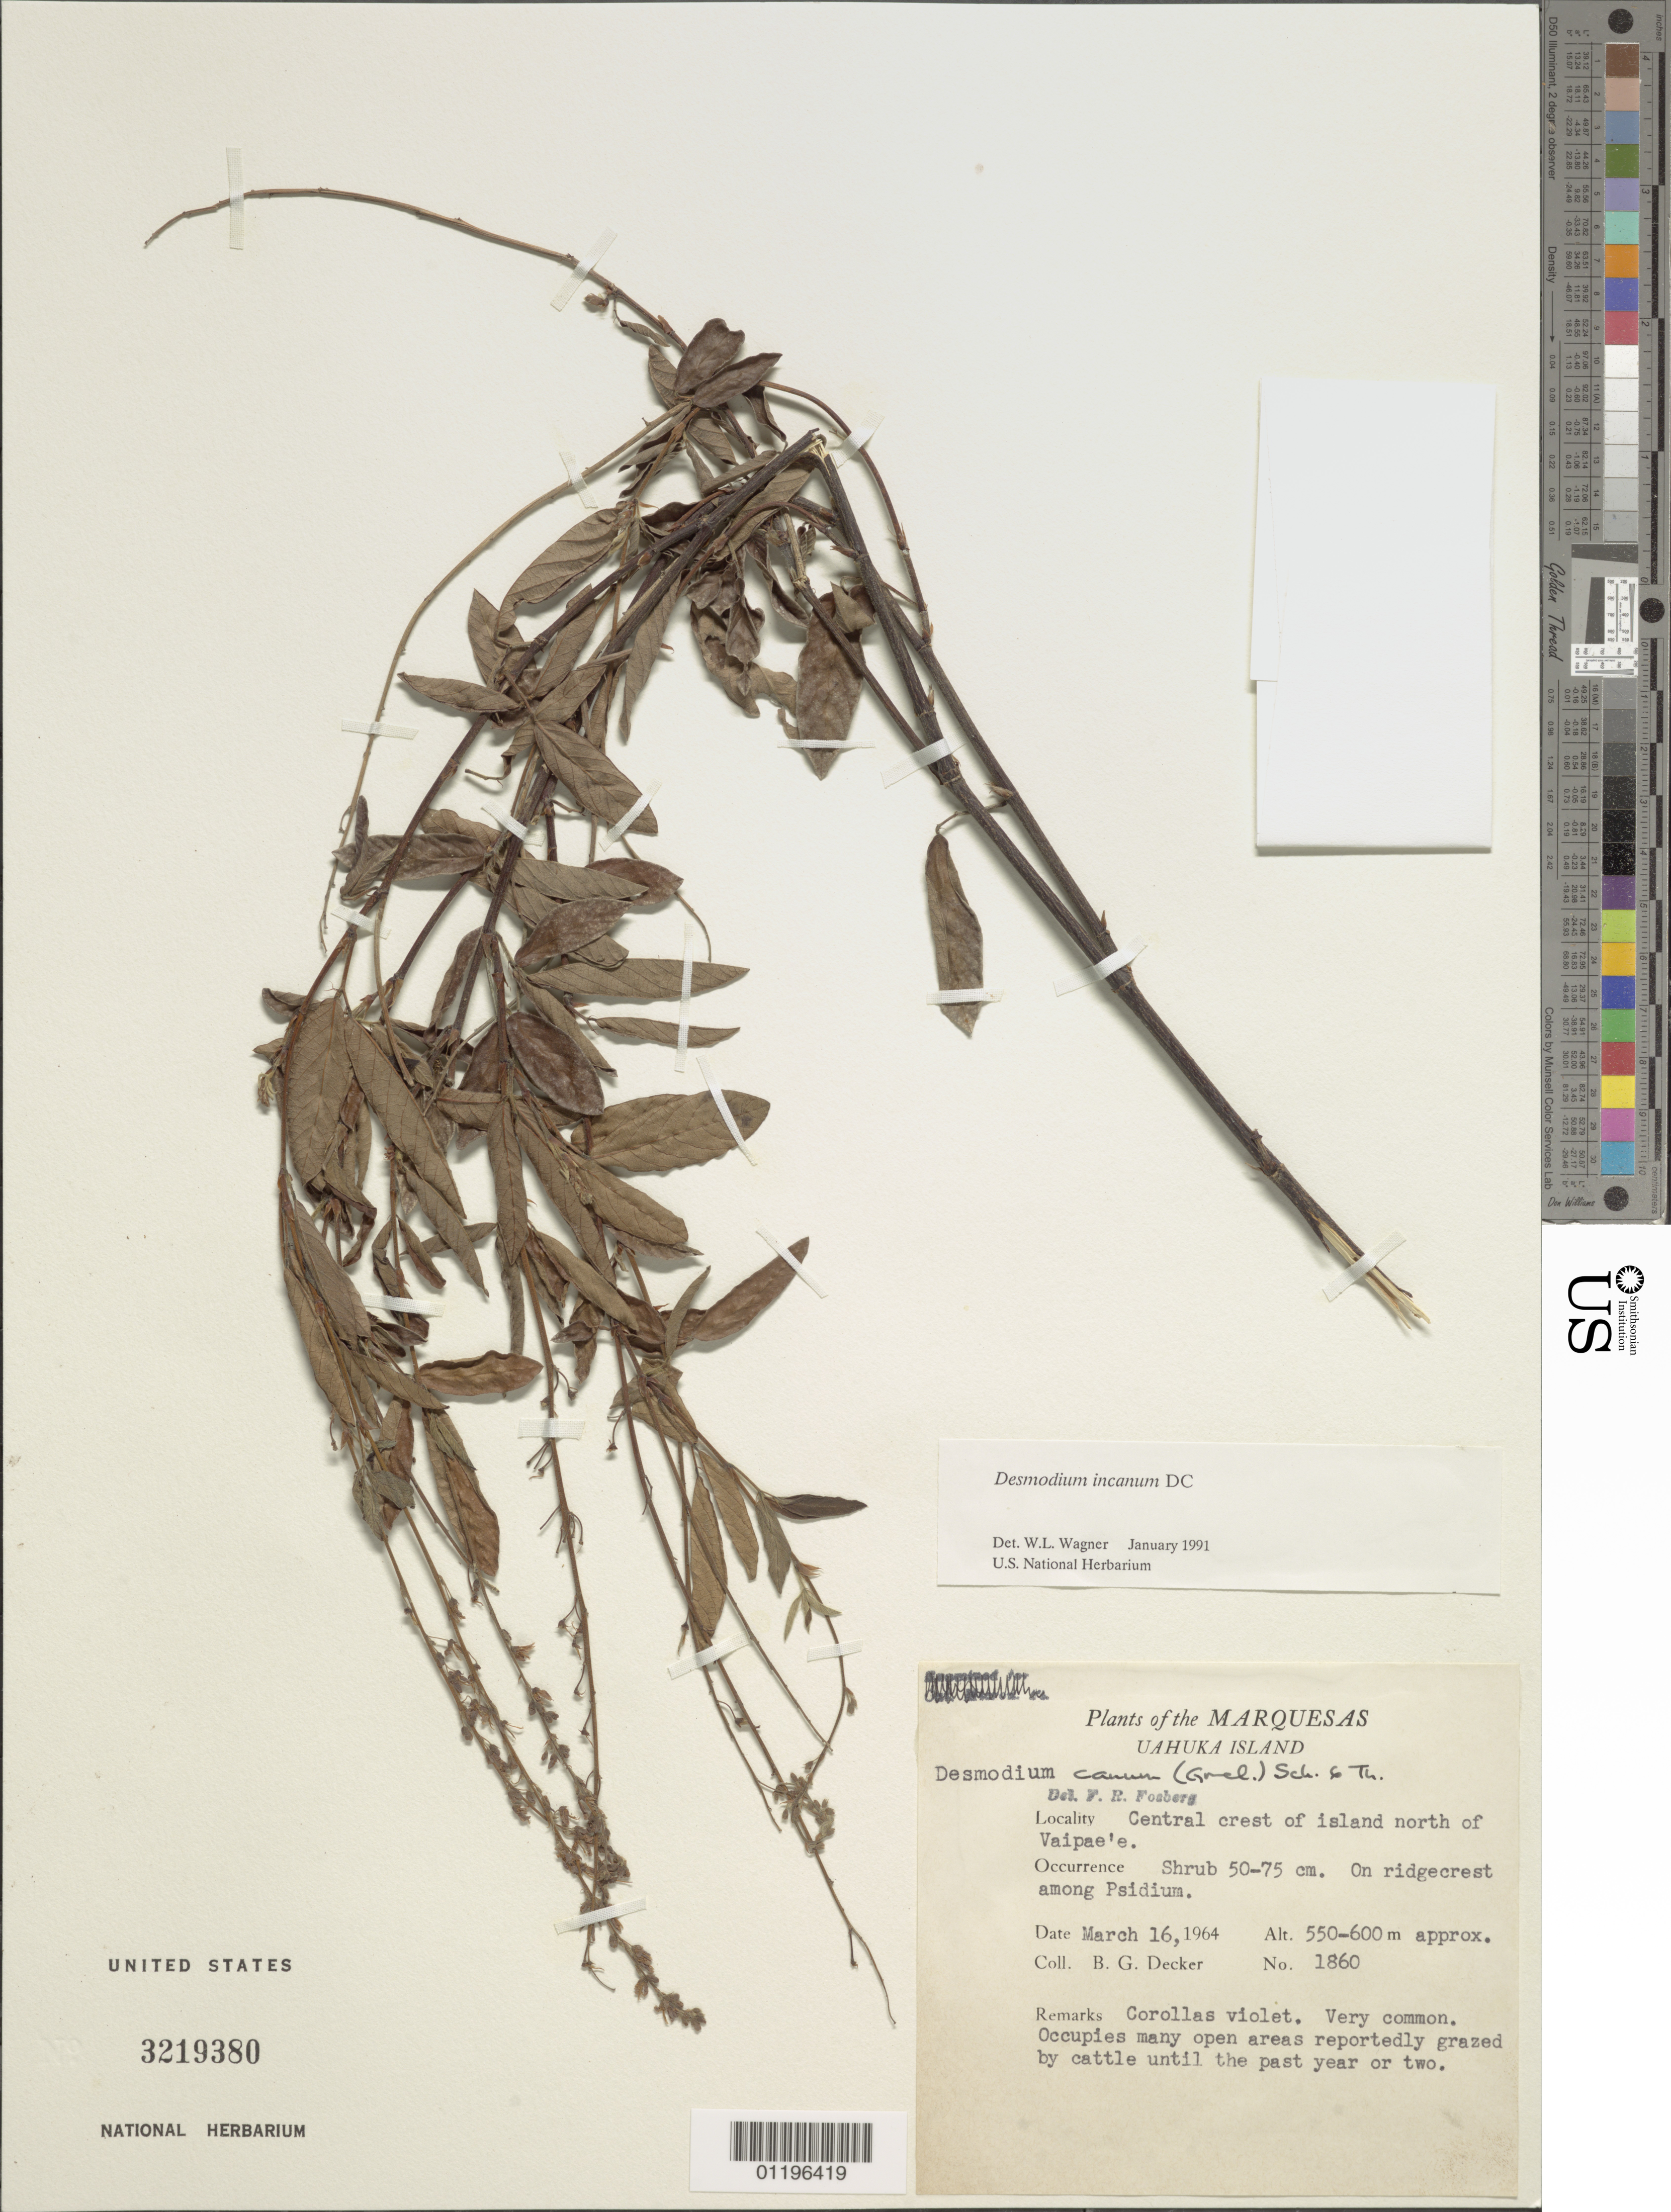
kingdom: Plantae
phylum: Tracheophyta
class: Magnoliopsida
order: Fabales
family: Fabaceae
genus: Desmodium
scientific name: Desmodium incanum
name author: (Sw.) DC.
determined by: Wagner, W. L., (BOT), Smithsonian Institution - National Museum of Natural History (UNITED STATES)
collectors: B. G. Decker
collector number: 1860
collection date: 1964-03-16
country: French Polynesia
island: Ua Huka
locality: Central crest of island N of Vaipae'e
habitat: On ridgecrest among Psidium. Very common. Occupies many open areas reportedly grazed by cattle until the past year or two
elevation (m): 550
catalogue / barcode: US 3219380